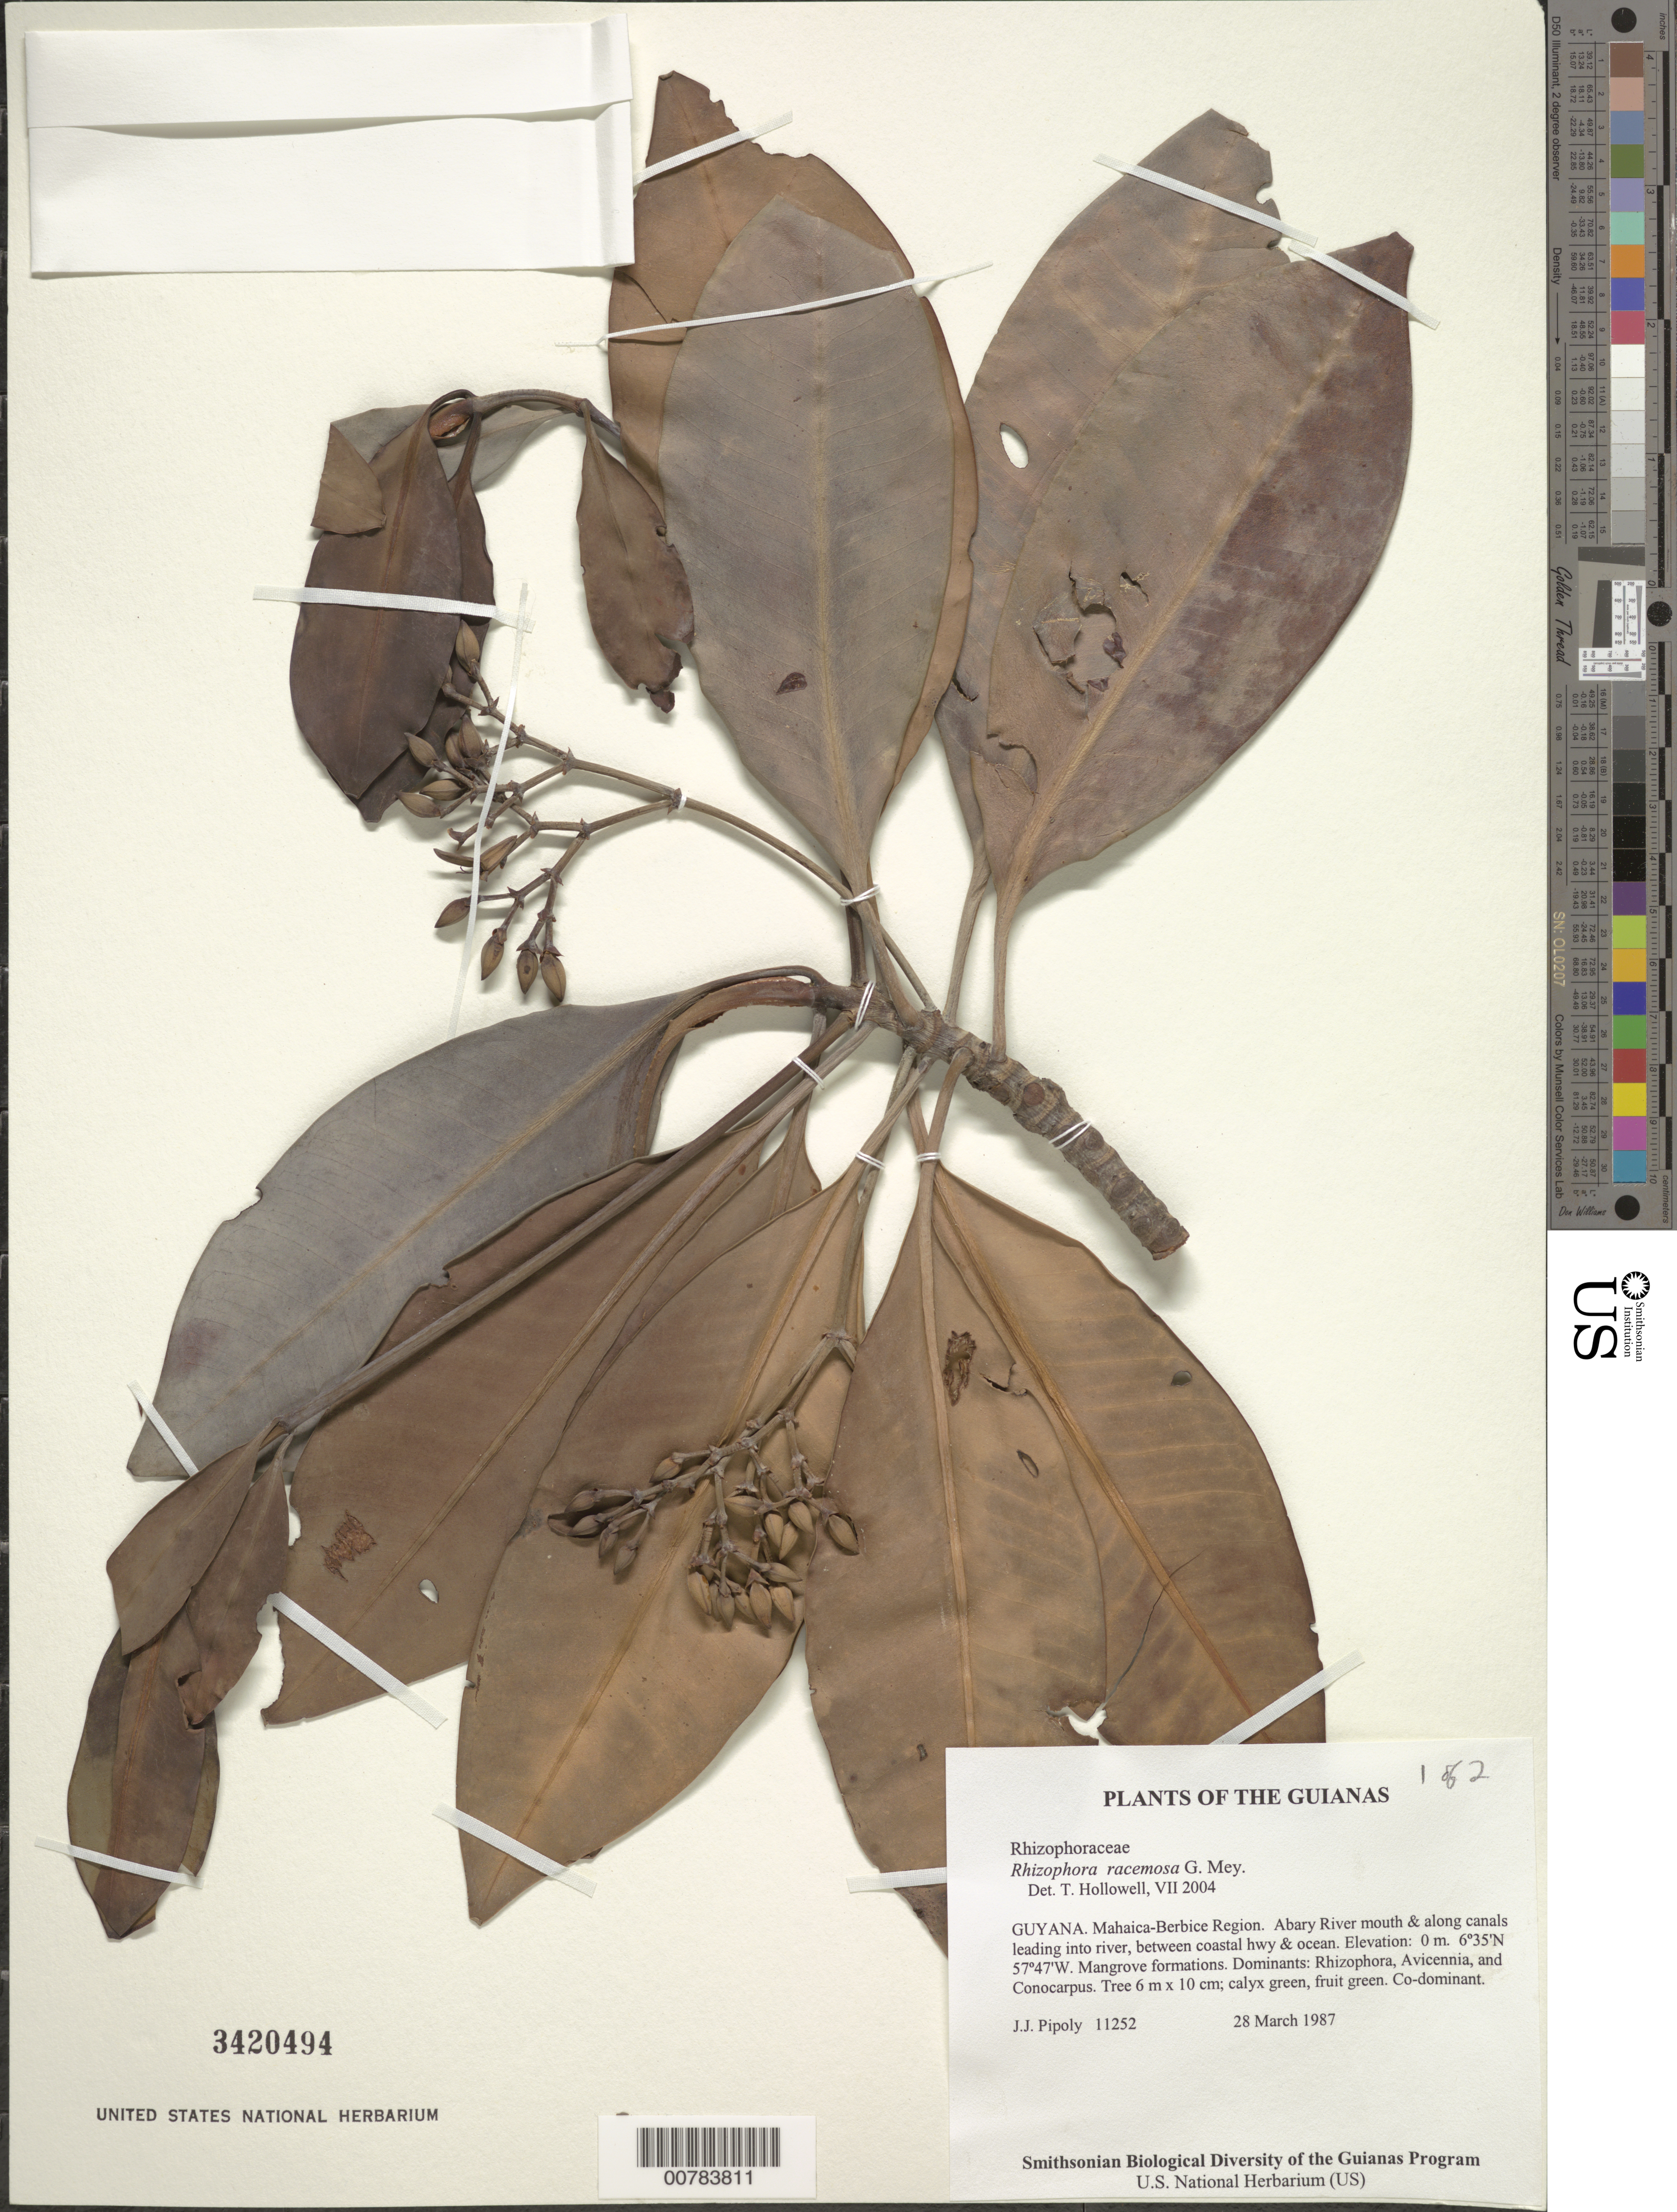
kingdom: Plantae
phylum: Tracheophyta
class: Magnoliopsida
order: Malpighiales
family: Rhizophoraceae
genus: Rhizophora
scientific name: Rhizophora racemosa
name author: G. Mey.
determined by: Hollowell, T. H., (BOT), Smithsonian Institution - National Museum of Natural History (UNITED STATES)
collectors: J. J. Pipoly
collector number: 11252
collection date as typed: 28 March 1987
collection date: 1987-03-28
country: Guyana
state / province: Mahaica-Berbice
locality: Abary River mouth & along canals leading into river, between coastal hwy & ocean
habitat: Mangrove formations. Dominants: Rhizophora, Avicennia, and Conocarpus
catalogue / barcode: US 3420494